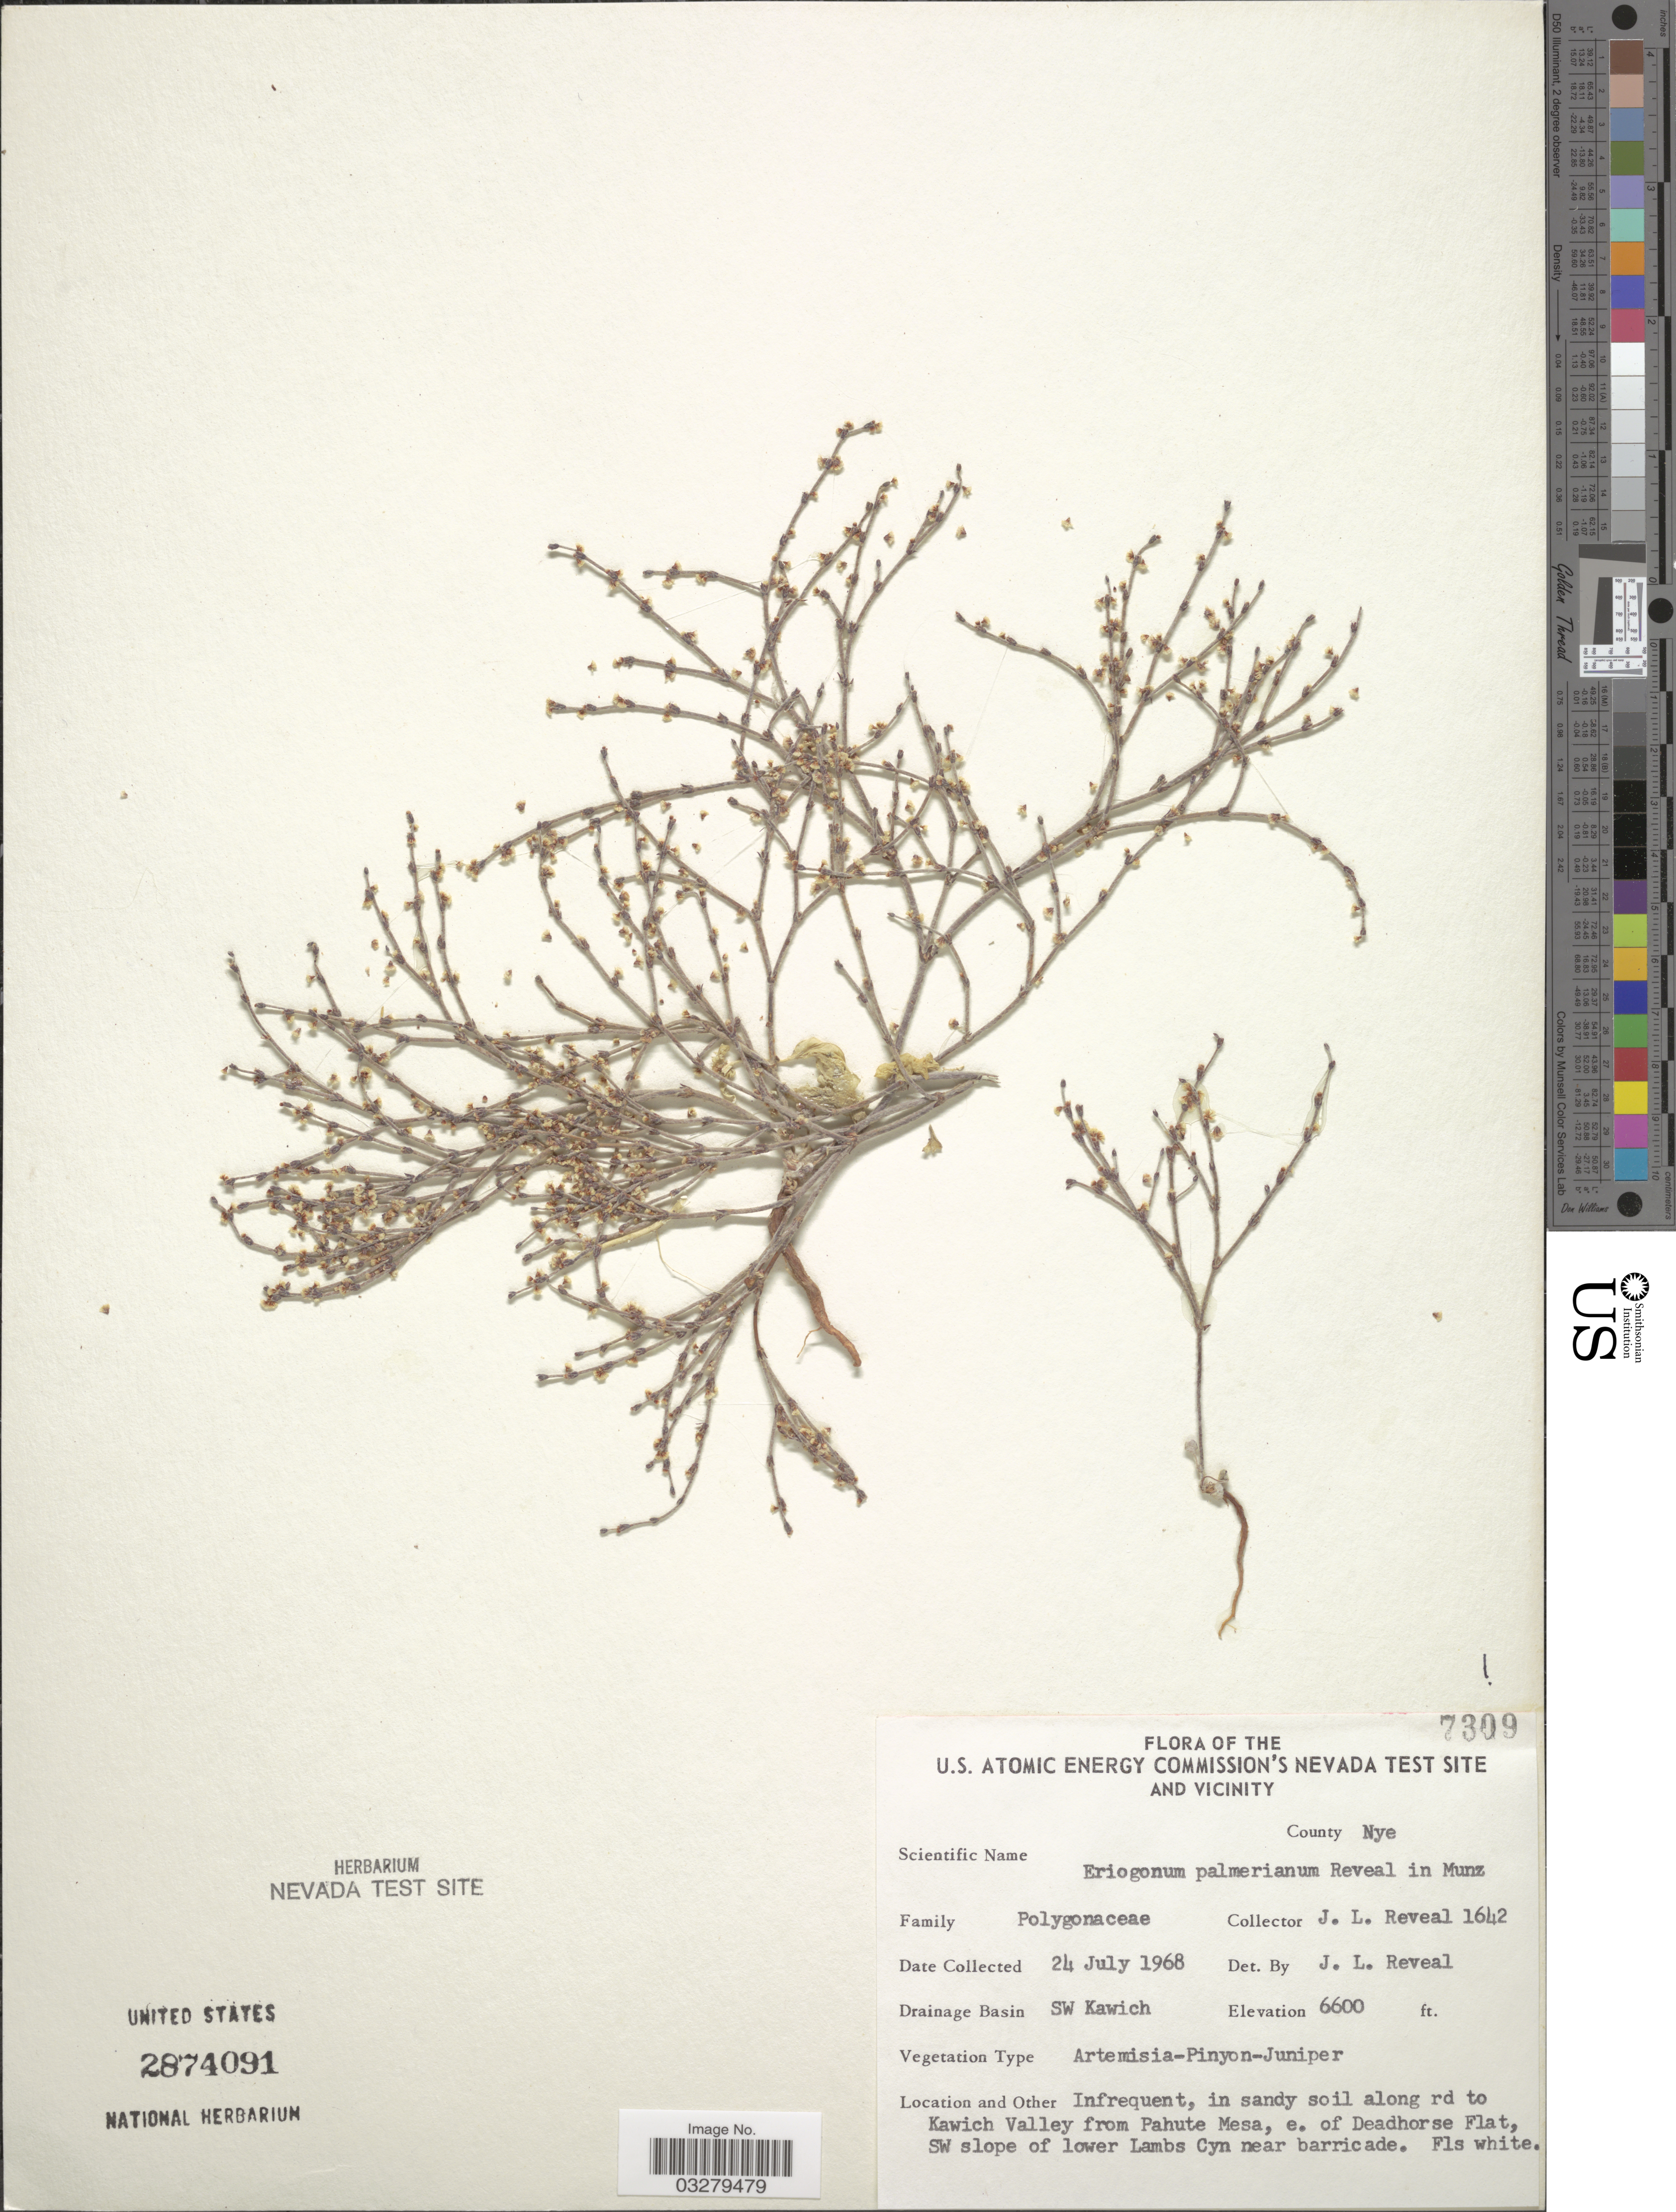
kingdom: Plantae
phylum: Tracheophyta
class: Magnoliopsida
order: Caryophyllales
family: Polygonaceae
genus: Eriogonum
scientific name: Eriogonum palmerianum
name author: Reveal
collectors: J. L. Reveal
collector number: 1642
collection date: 1968-07-24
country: United States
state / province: Nevada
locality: U.S. Atomic Energy Commission's Nevada Test Site and vicinity, County Nye, Drainage Basin SW Kawich, Infrequent, in sandy soil along rd to Kawich Valley from Pahute Mesa, e. of Deadhorse Flat, SW slope of lower Lambs Cyn near barricade.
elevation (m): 2012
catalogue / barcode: US 2874091